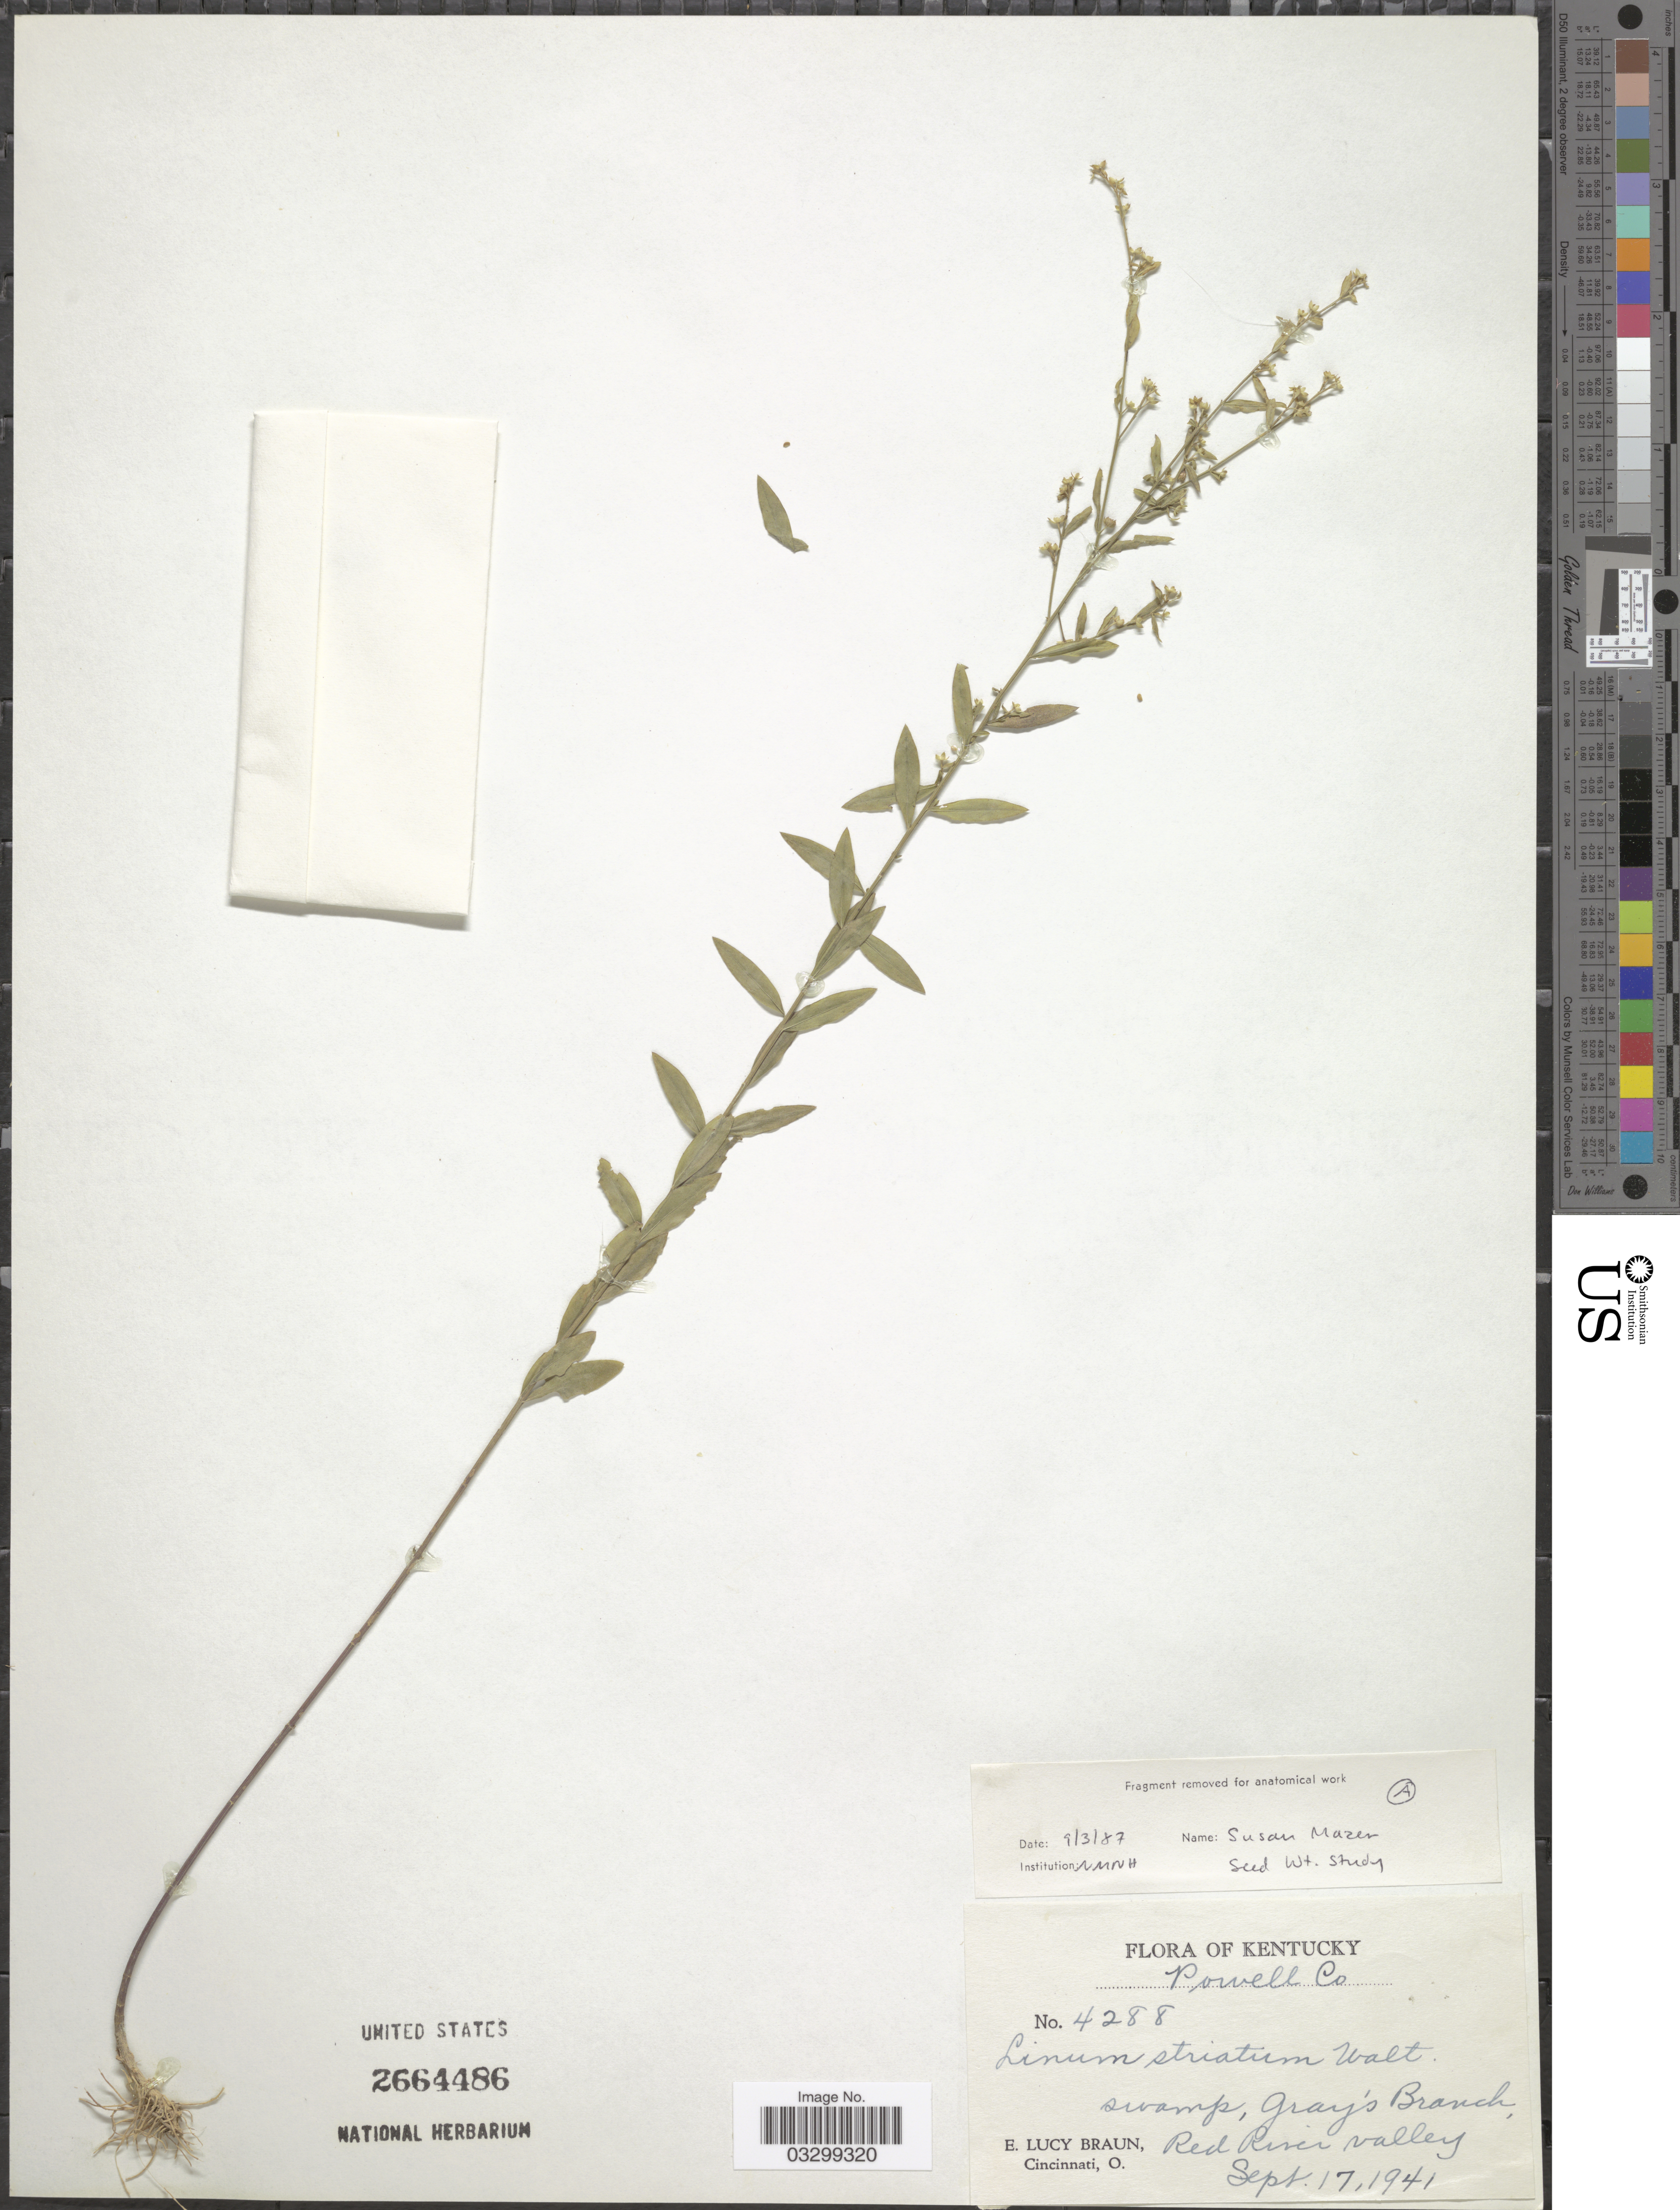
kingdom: Plantae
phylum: Tracheophyta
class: Magnoliopsida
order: Malpighiales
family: Linaceae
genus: Linum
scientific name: Linum striatum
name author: Walter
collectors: E. L. Braun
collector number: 4288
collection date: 1941-09-17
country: United States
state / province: Kentucky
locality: Powell Co. Swamp, Gray's Branch Red River valley.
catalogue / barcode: US 2664486